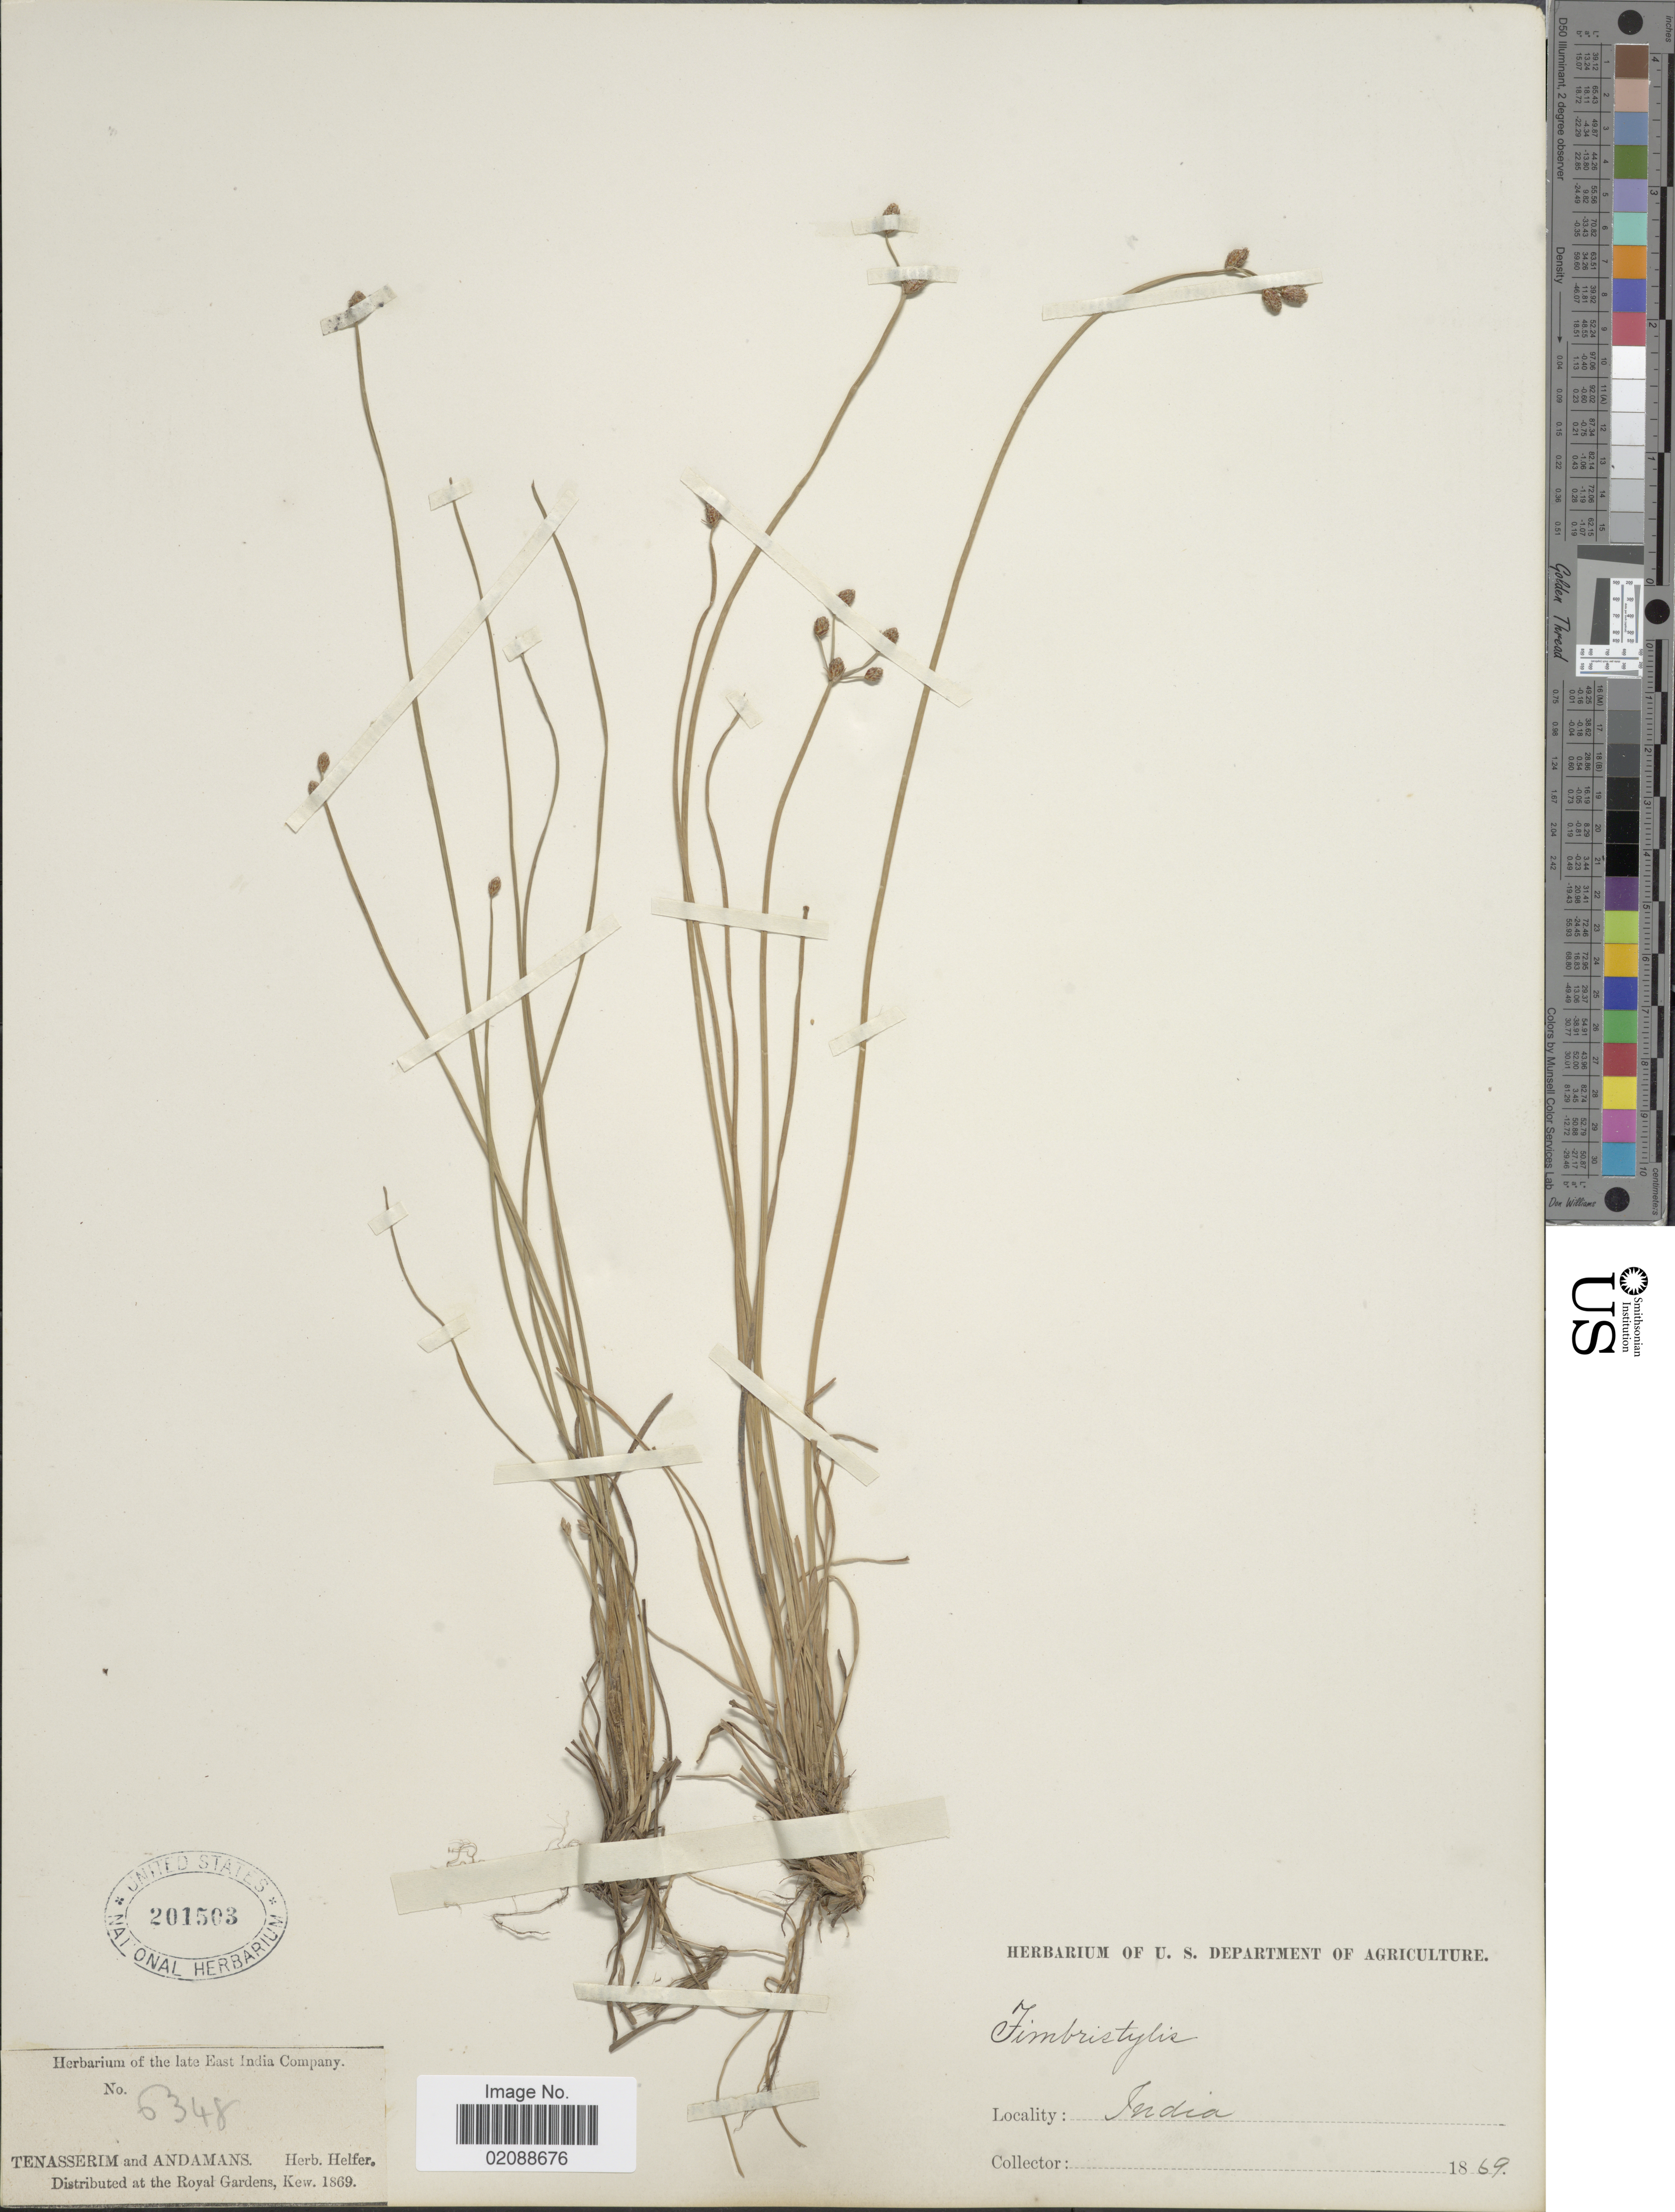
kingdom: Plantae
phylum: Tracheophyta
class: Liliopsida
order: Poales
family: Cyperaceae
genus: Fimbristylis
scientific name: Fimbristylis annua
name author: (All.) Roem. & Schult.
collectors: Ex herb. Helfer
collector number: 6348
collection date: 1869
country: India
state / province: Andaman and Nicobar Islands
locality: Tenasserim and Andamans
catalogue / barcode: US 201503